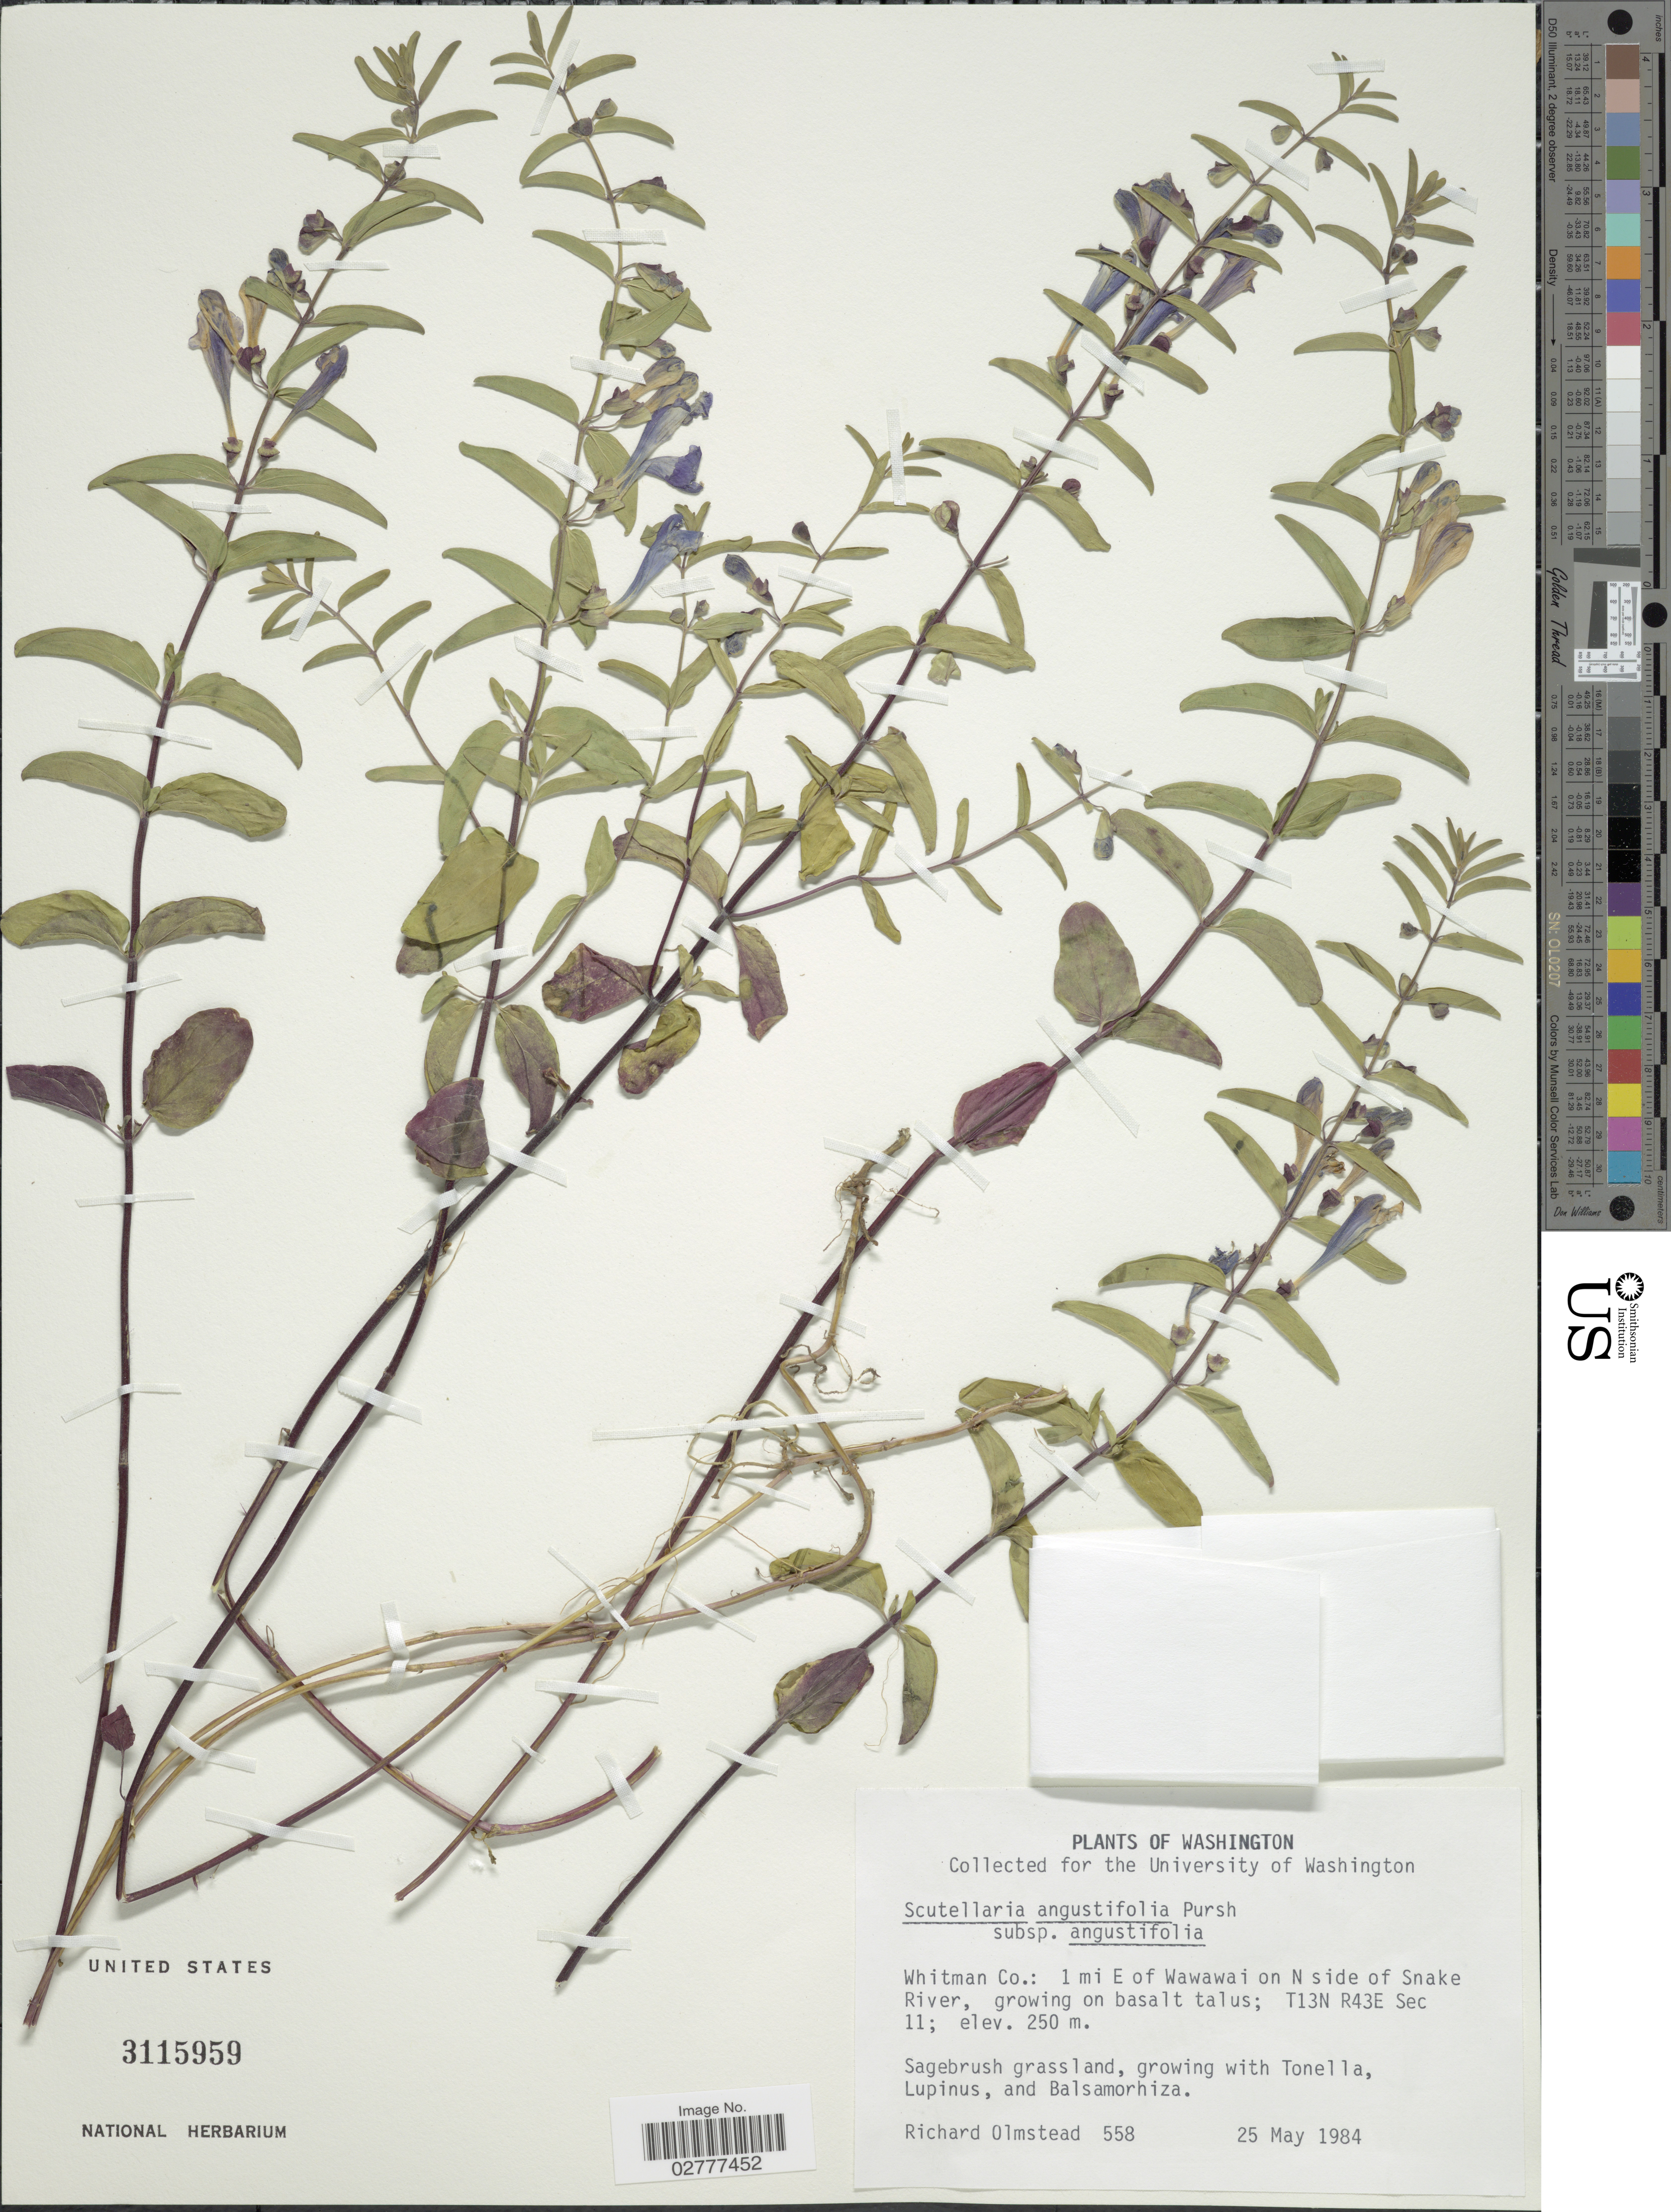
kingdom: Plantae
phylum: Tracheophyta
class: Magnoliopsida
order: Lamiales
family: Lamiaceae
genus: Scutellaria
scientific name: Scutellaria angustifolia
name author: Pursh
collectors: R. Olmstead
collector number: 558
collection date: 1984-05-25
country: United States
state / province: Washington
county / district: Whitman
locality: Whitman Co.: 1 mi E of Wawawai on N side of Snake River; T13N R43E Sec 11.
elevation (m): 250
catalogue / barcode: US 3115959